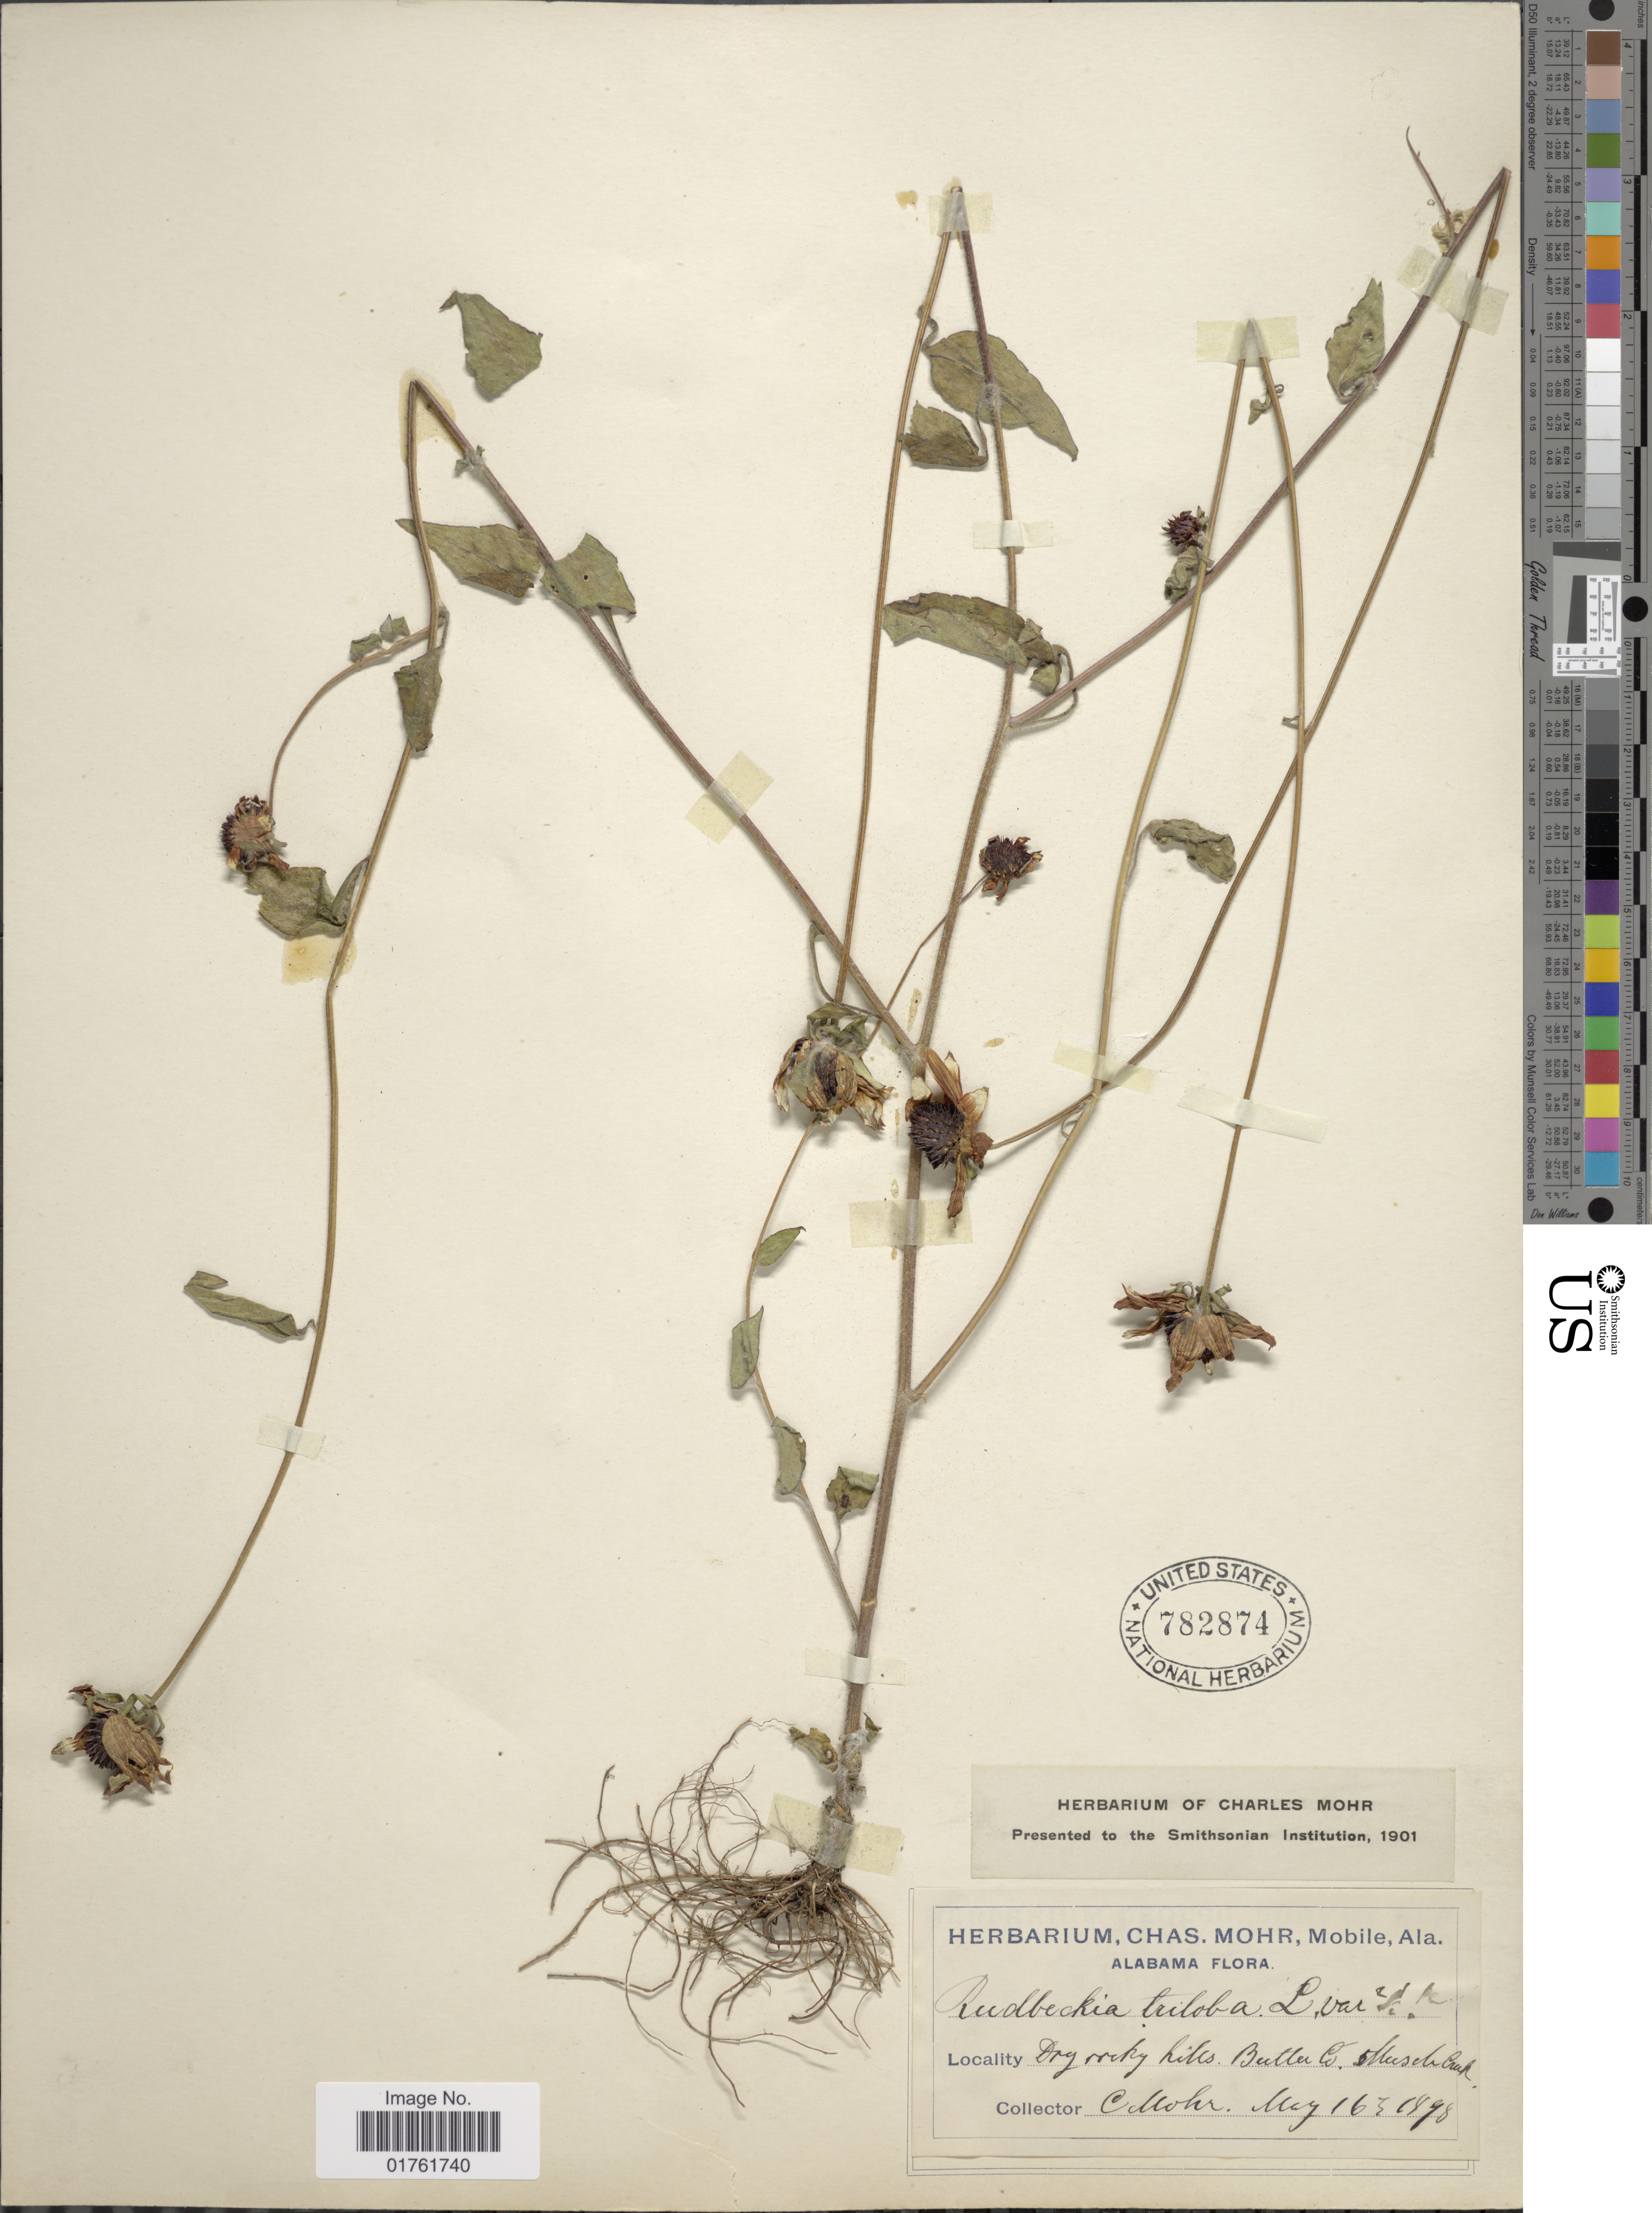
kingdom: Plantae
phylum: Tracheophyta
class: Magnoliopsida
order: Asterales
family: Asteraceae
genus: Rudbeckia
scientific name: Rudbeckia triloba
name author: L.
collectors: C. T. Mohr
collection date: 1898-05-16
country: United States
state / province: Alabama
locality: Dry rocky hills, Butler Co,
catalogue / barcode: US 782874